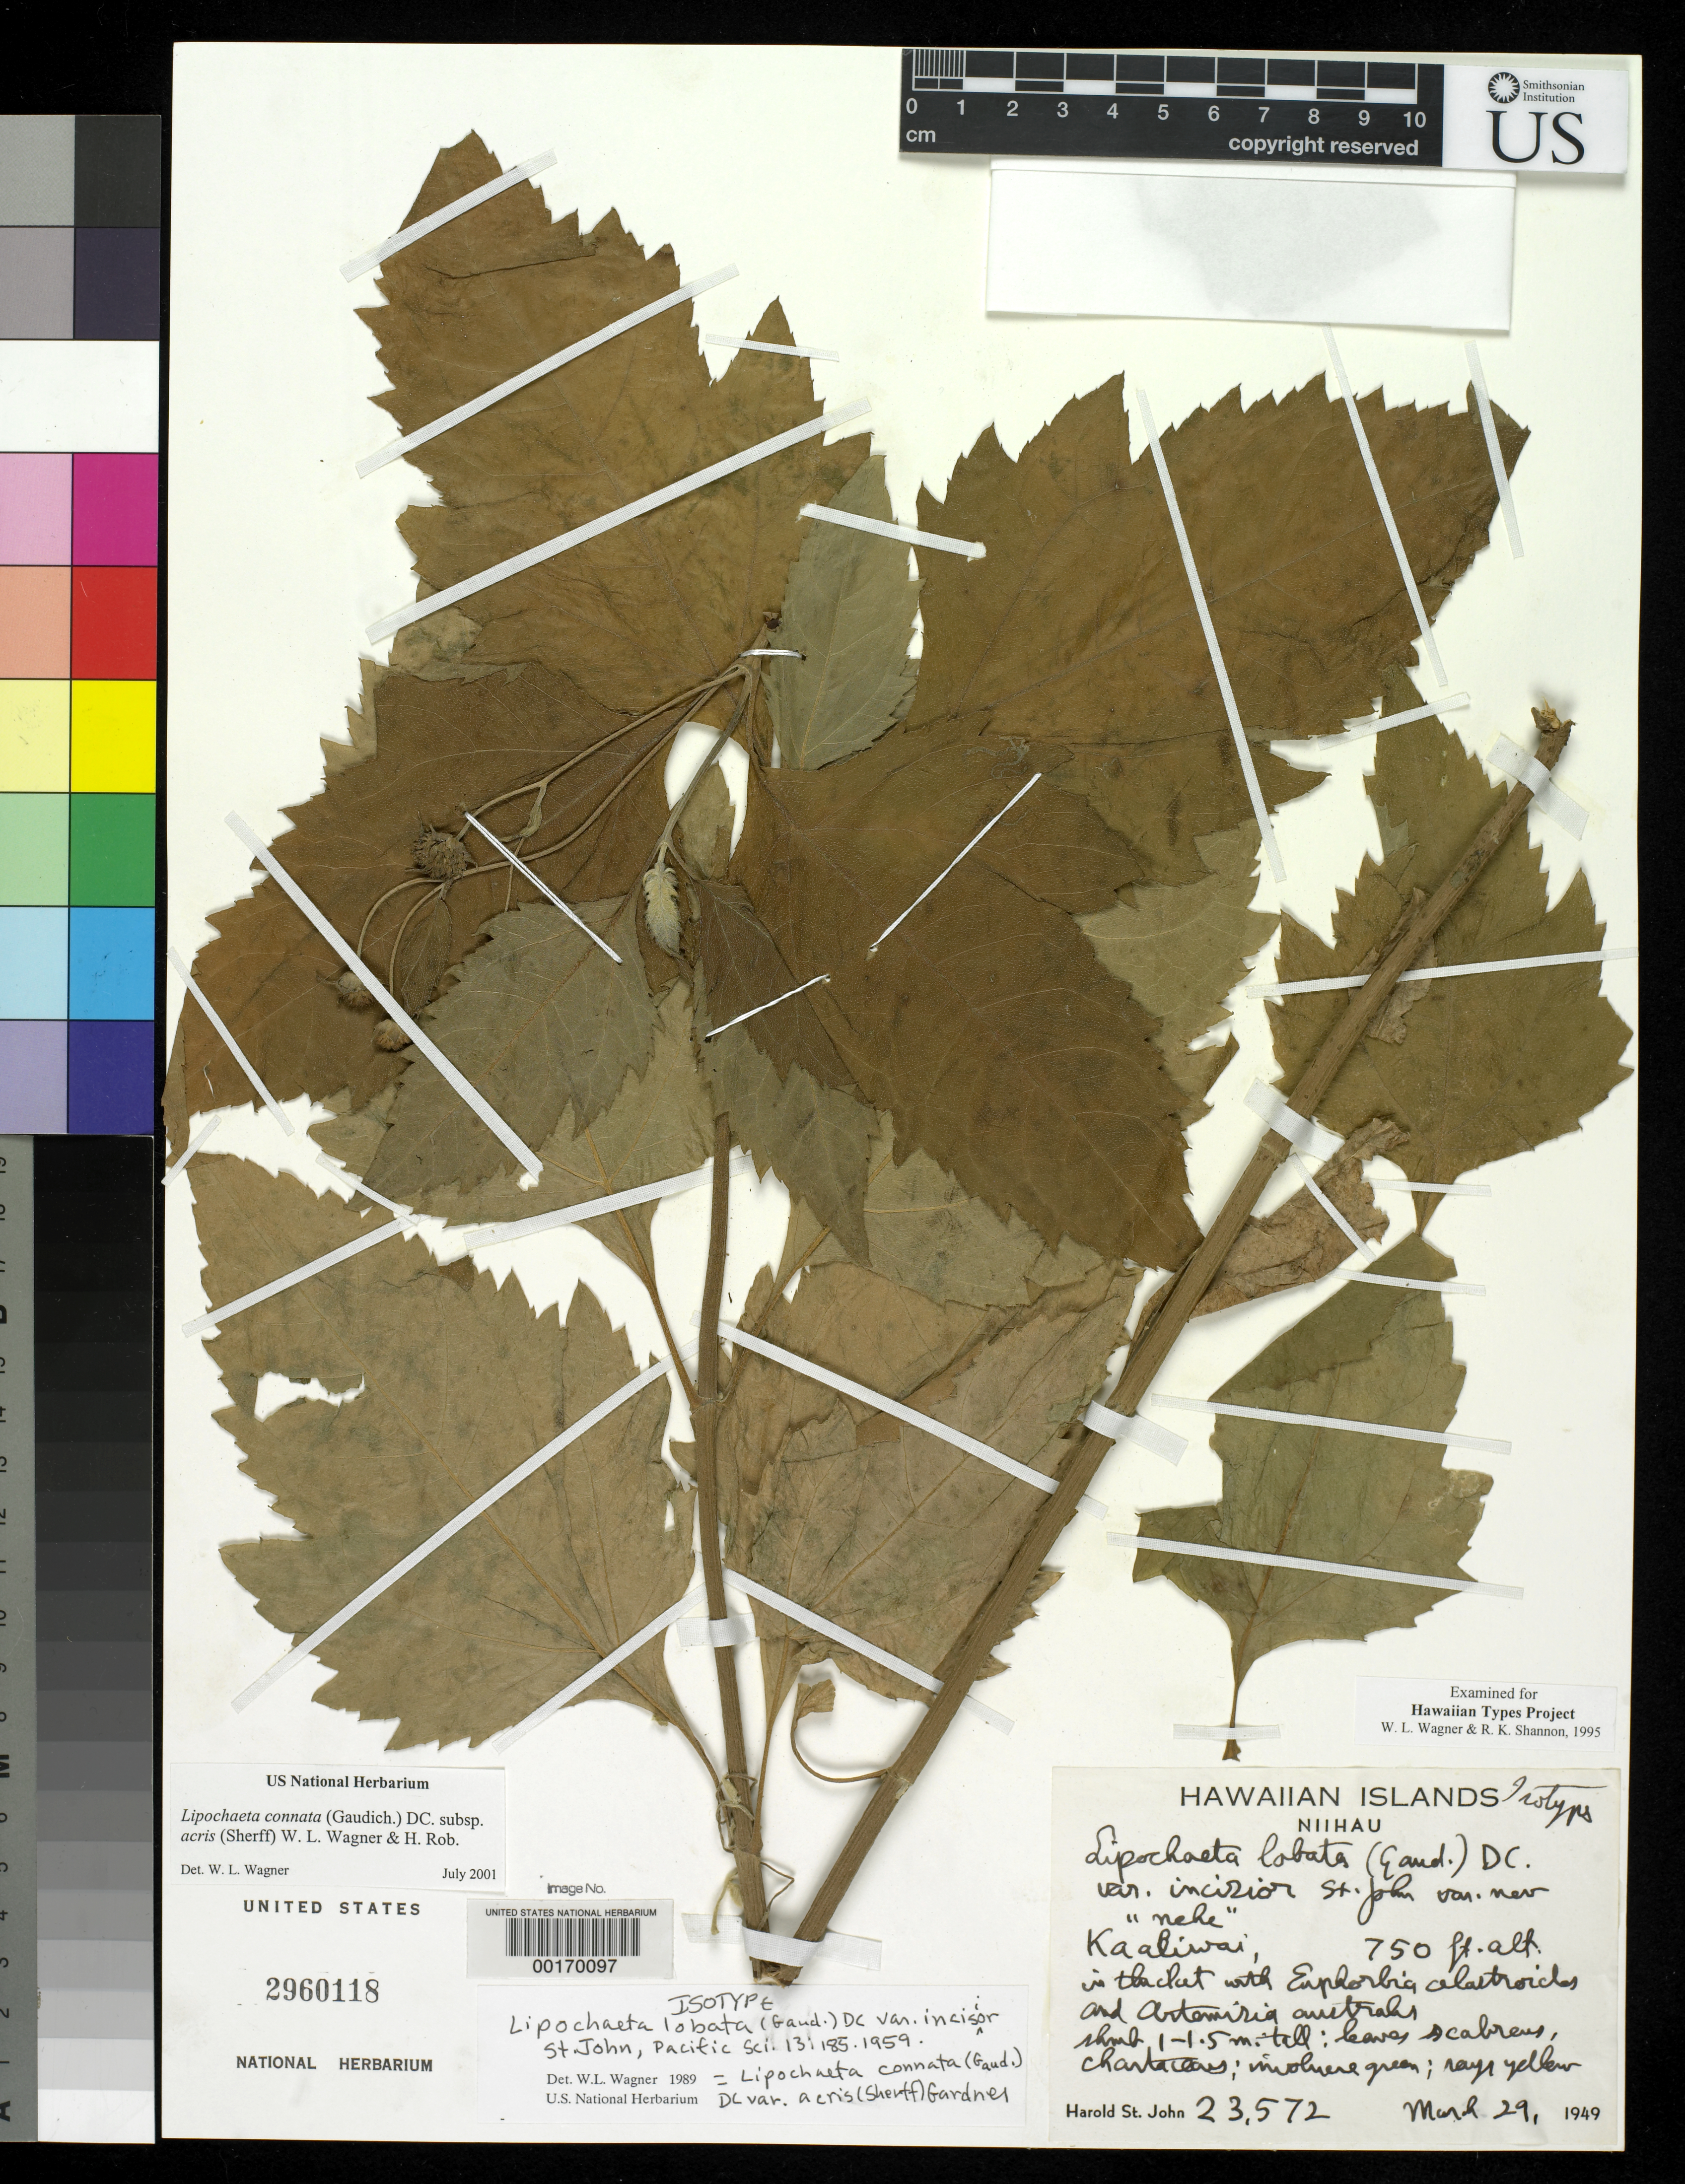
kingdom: Plantae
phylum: Tracheophyta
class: Magnoliopsida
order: Asterales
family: Asteraceae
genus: Lipochaeta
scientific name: Lipochaeta lobata f. incisior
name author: H. St. John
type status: Isotype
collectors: H. St. John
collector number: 23572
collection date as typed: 29 Mar 1949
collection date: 1949-03-29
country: United States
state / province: Hawaii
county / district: Kauai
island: Ni'ihau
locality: Kaaliwai.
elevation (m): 229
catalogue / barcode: US 2960118